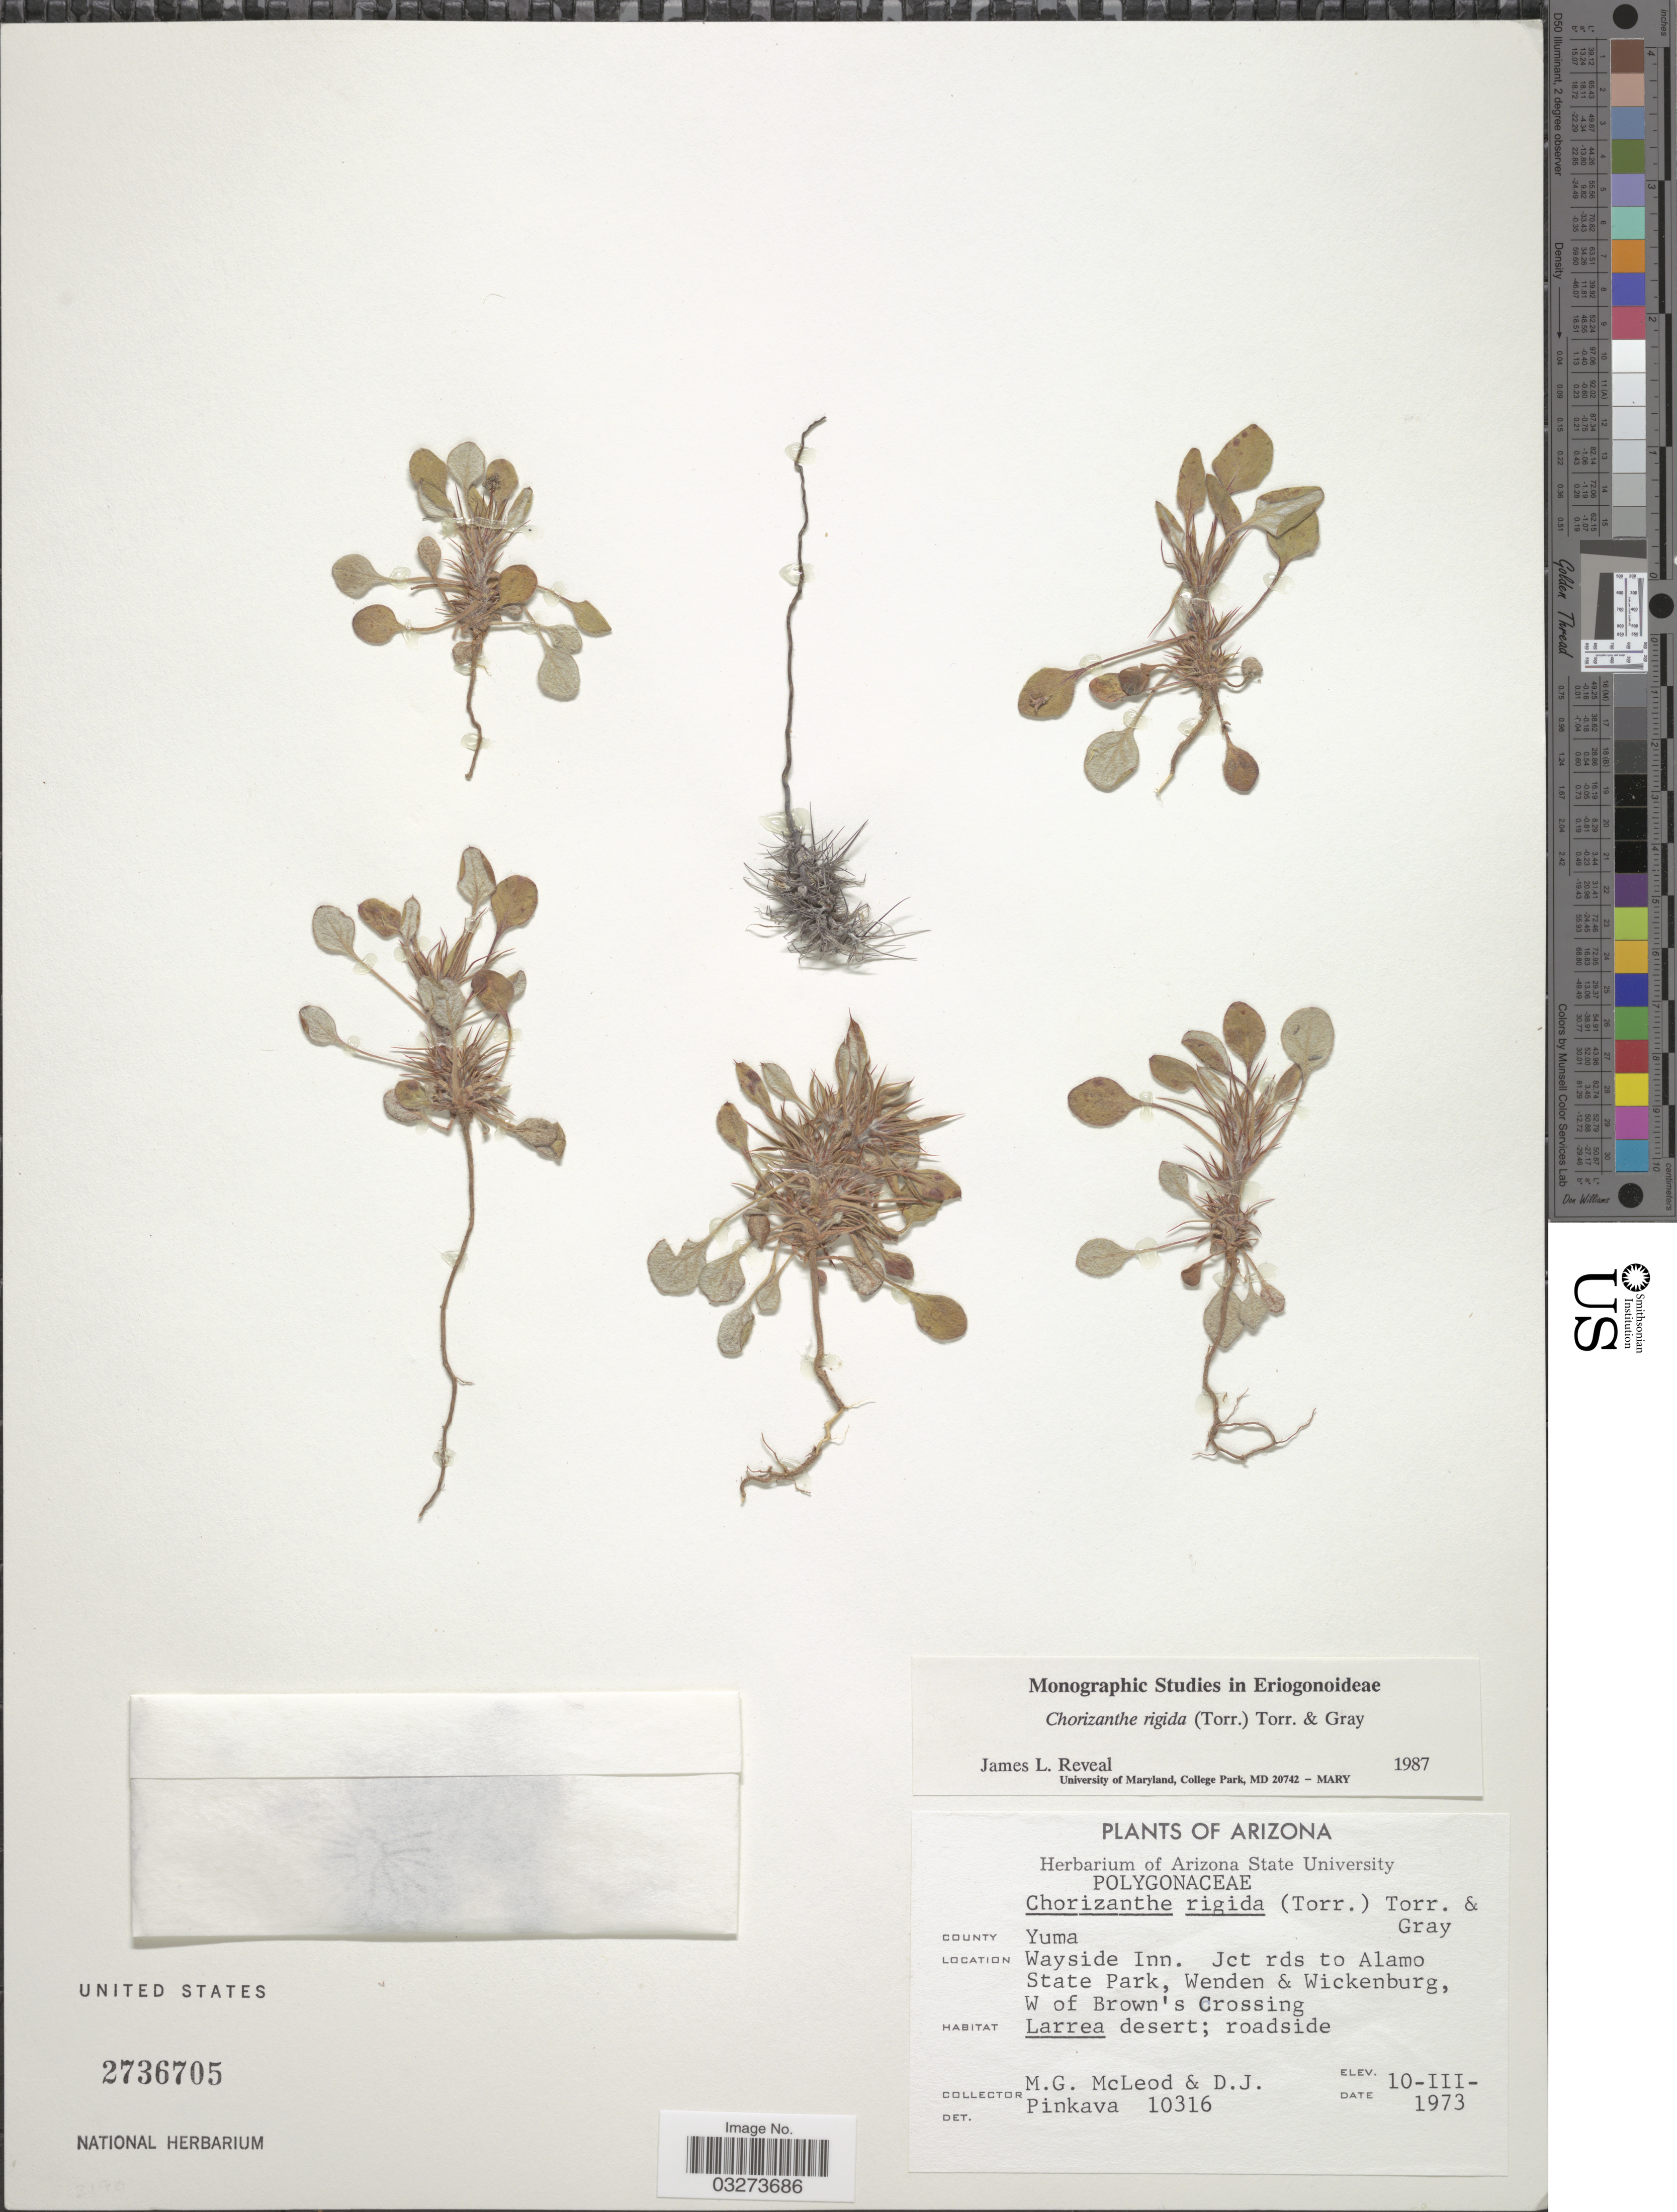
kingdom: Plantae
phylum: Tracheophyta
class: Magnoliopsida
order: Caryophyllales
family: Polygonaceae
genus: Chorizanthe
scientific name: Chorizanthe rigida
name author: (Torr.) Torr. & A. Gray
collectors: M. McLeod & D. J. Pinkava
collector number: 10316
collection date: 1973-03-10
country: United States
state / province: Arizona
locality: County Yuma, Wayside Inn. Jct rds to Alamo State Park, Wenden & Wickenburg, W of Brown's Crossing.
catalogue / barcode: US 2736705